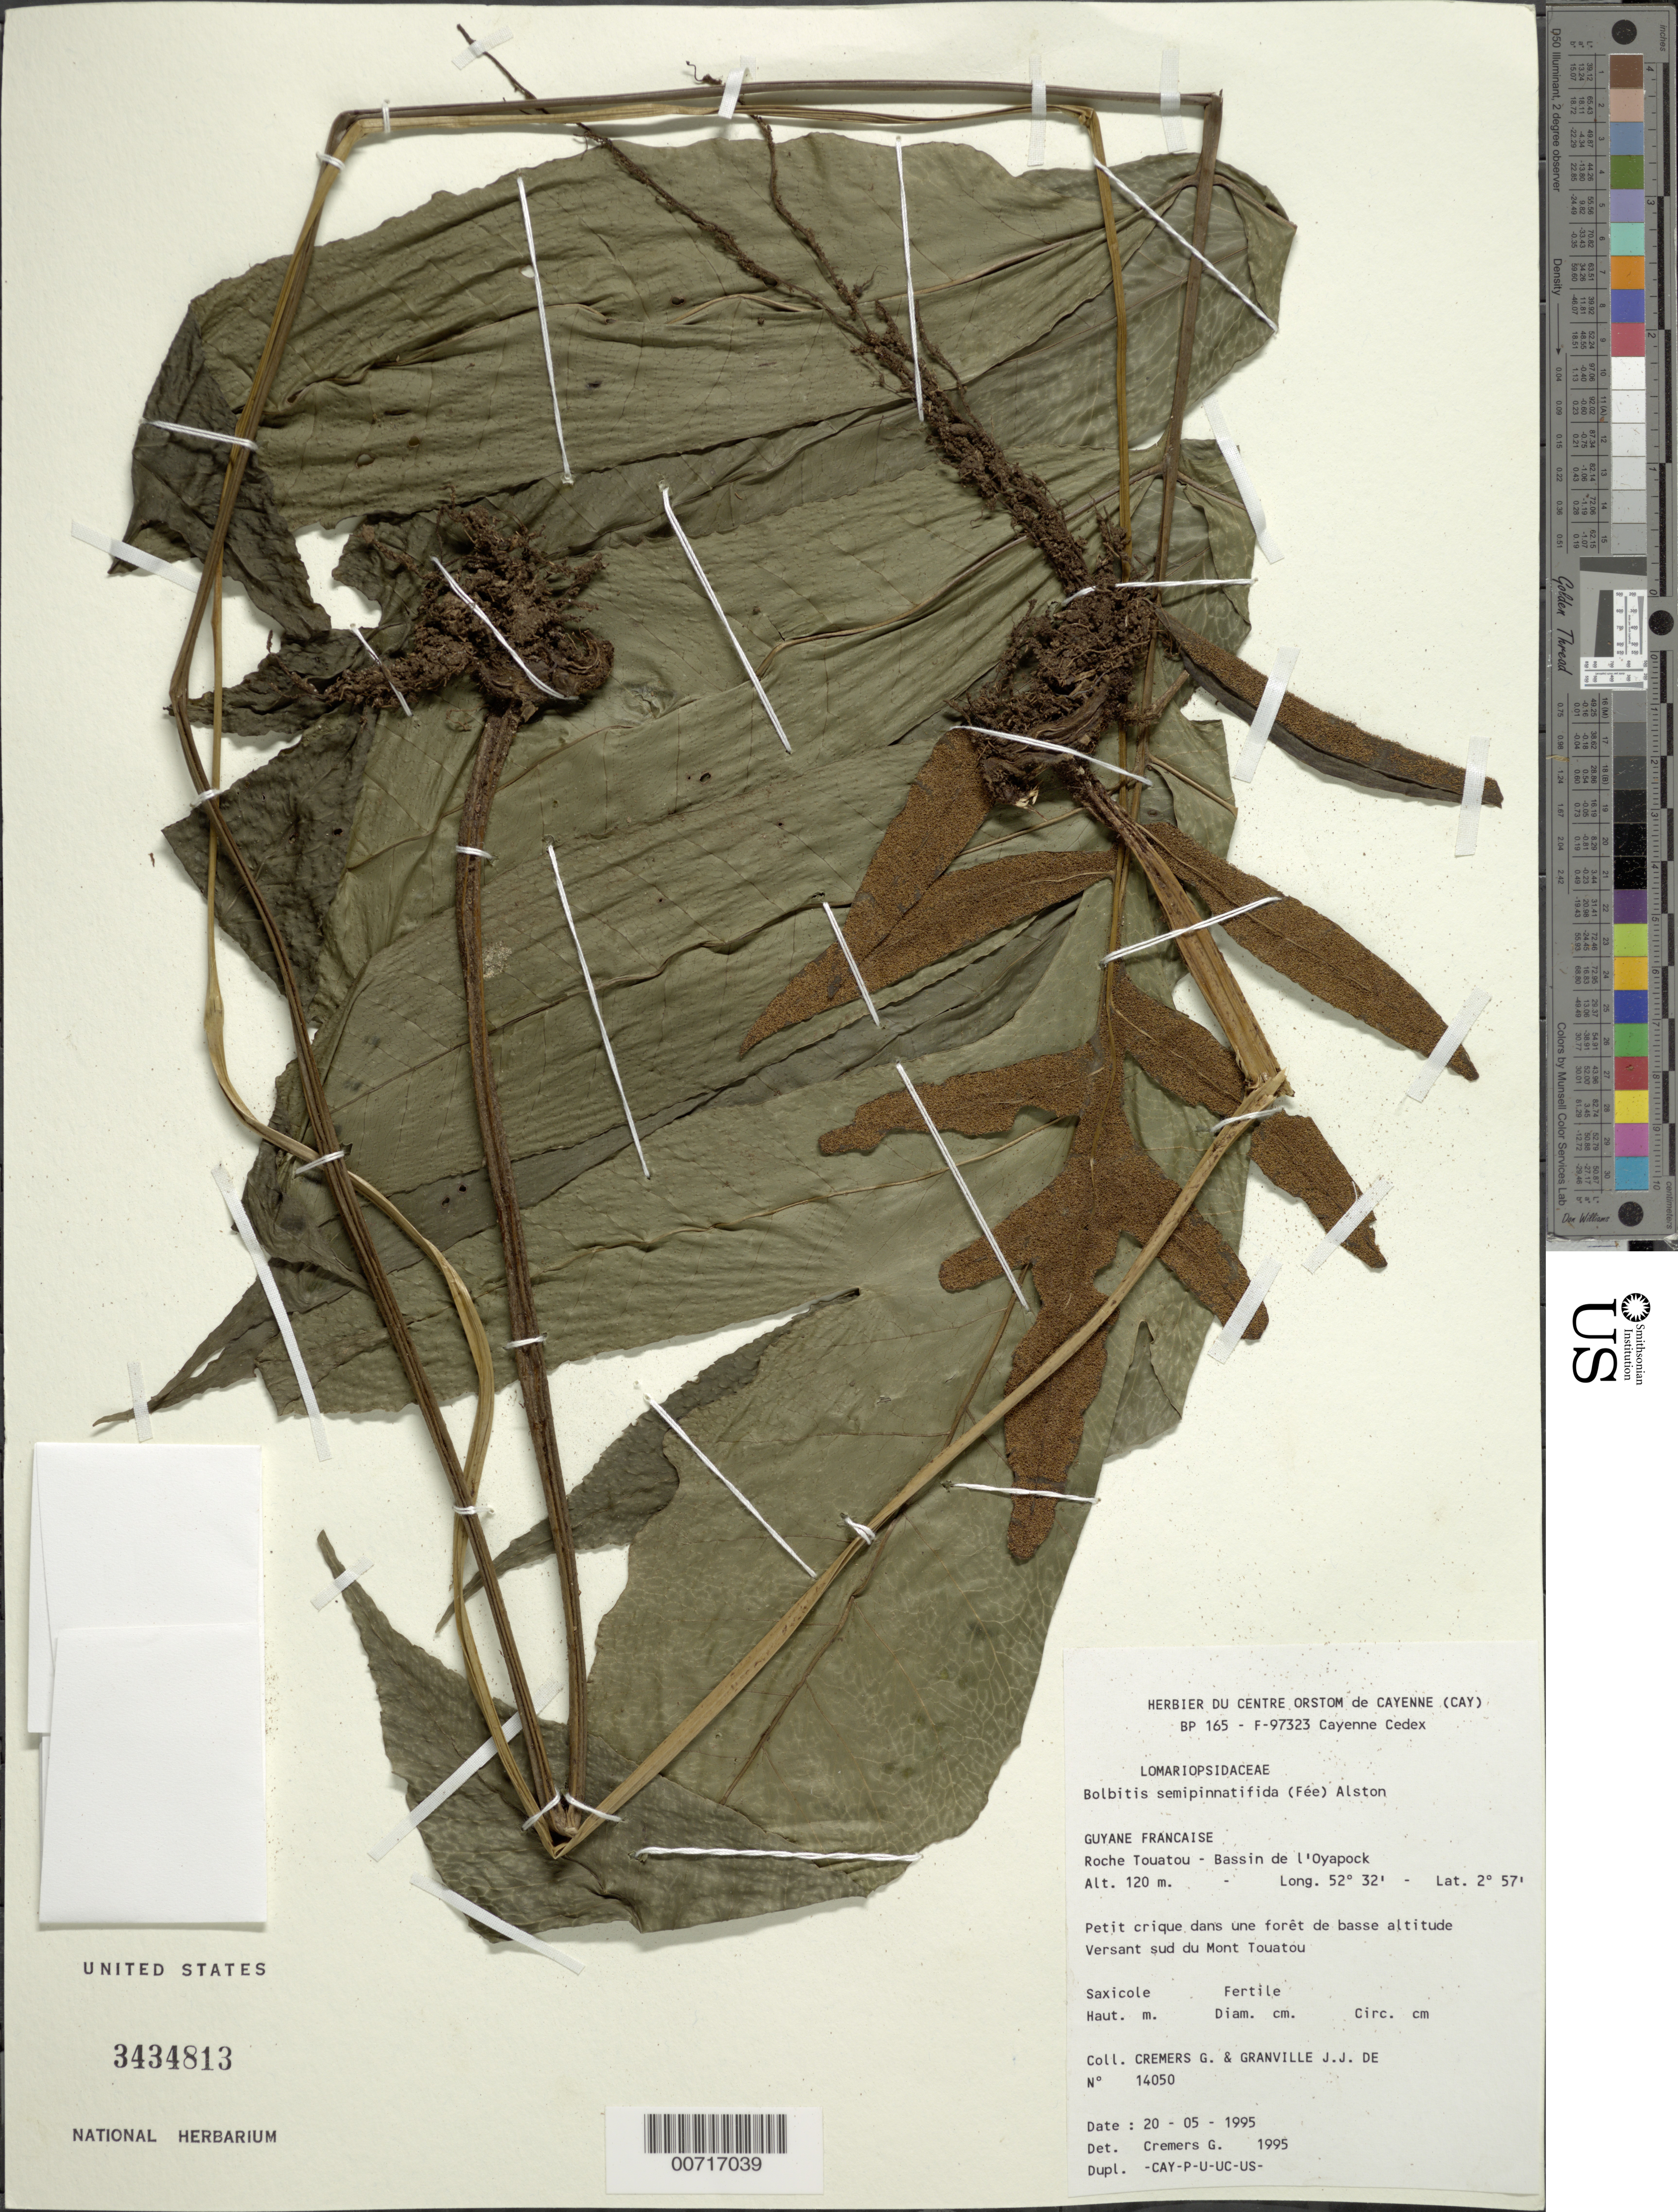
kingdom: Plantae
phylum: Tracheophyta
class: Polypodiopsida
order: Polypodiales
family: Dryopteridaceae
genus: Bolbitis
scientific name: Bolbitis semipinnatifida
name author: (Fée) Alston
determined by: Cremers, Georges A.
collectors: G. Cremers & J.-J. de Granville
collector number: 14050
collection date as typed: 20-May-95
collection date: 1995-05-20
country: French Guiana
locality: Roche Touatou, Bassin de l'Oyapock, versant sud du Mont Touatou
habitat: Small creek in low forest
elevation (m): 120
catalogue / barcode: US 3434813